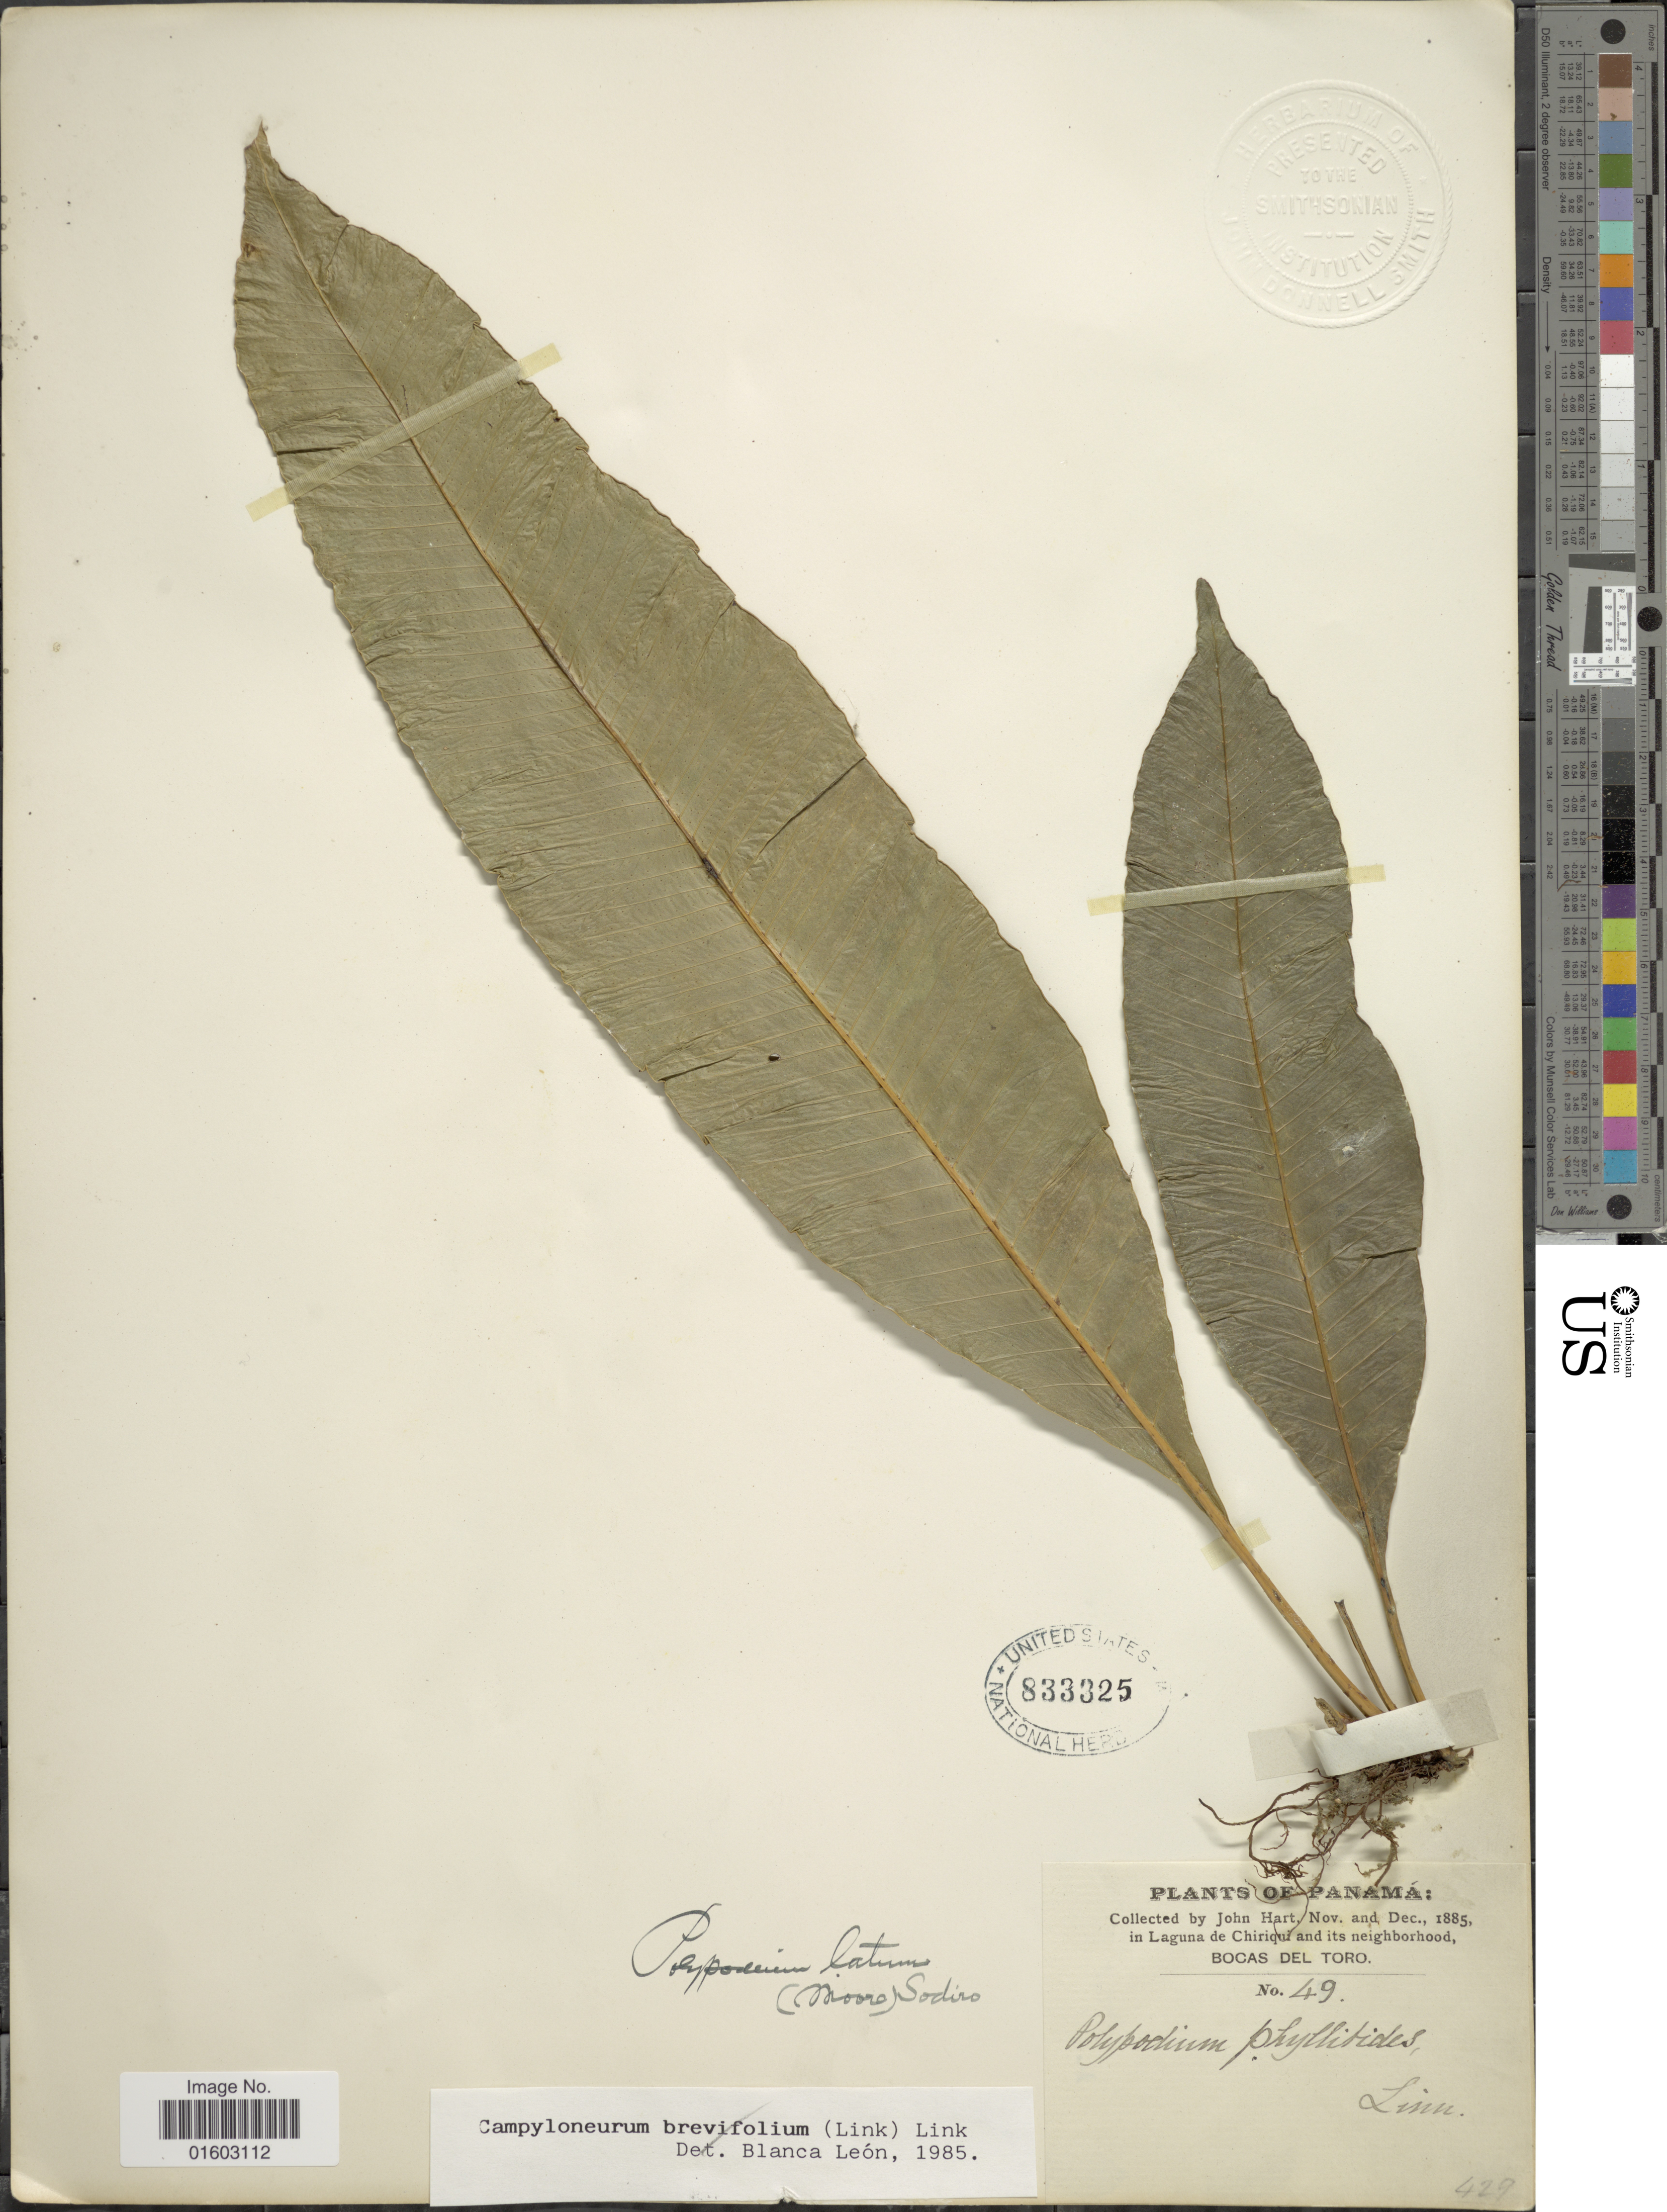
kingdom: Plantae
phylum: Tracheophyta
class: Polypodiopsida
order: Polypodiales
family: Polypodiaceae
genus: Campyloneurum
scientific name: Campyloneurum phyllitidis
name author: (L.) C. Presl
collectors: J. H. Hart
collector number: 49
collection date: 1885-11/1885-12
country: Panama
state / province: Bocas del Toro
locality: In Laguna de Chiriqui and its neighborhood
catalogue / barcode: US 833325